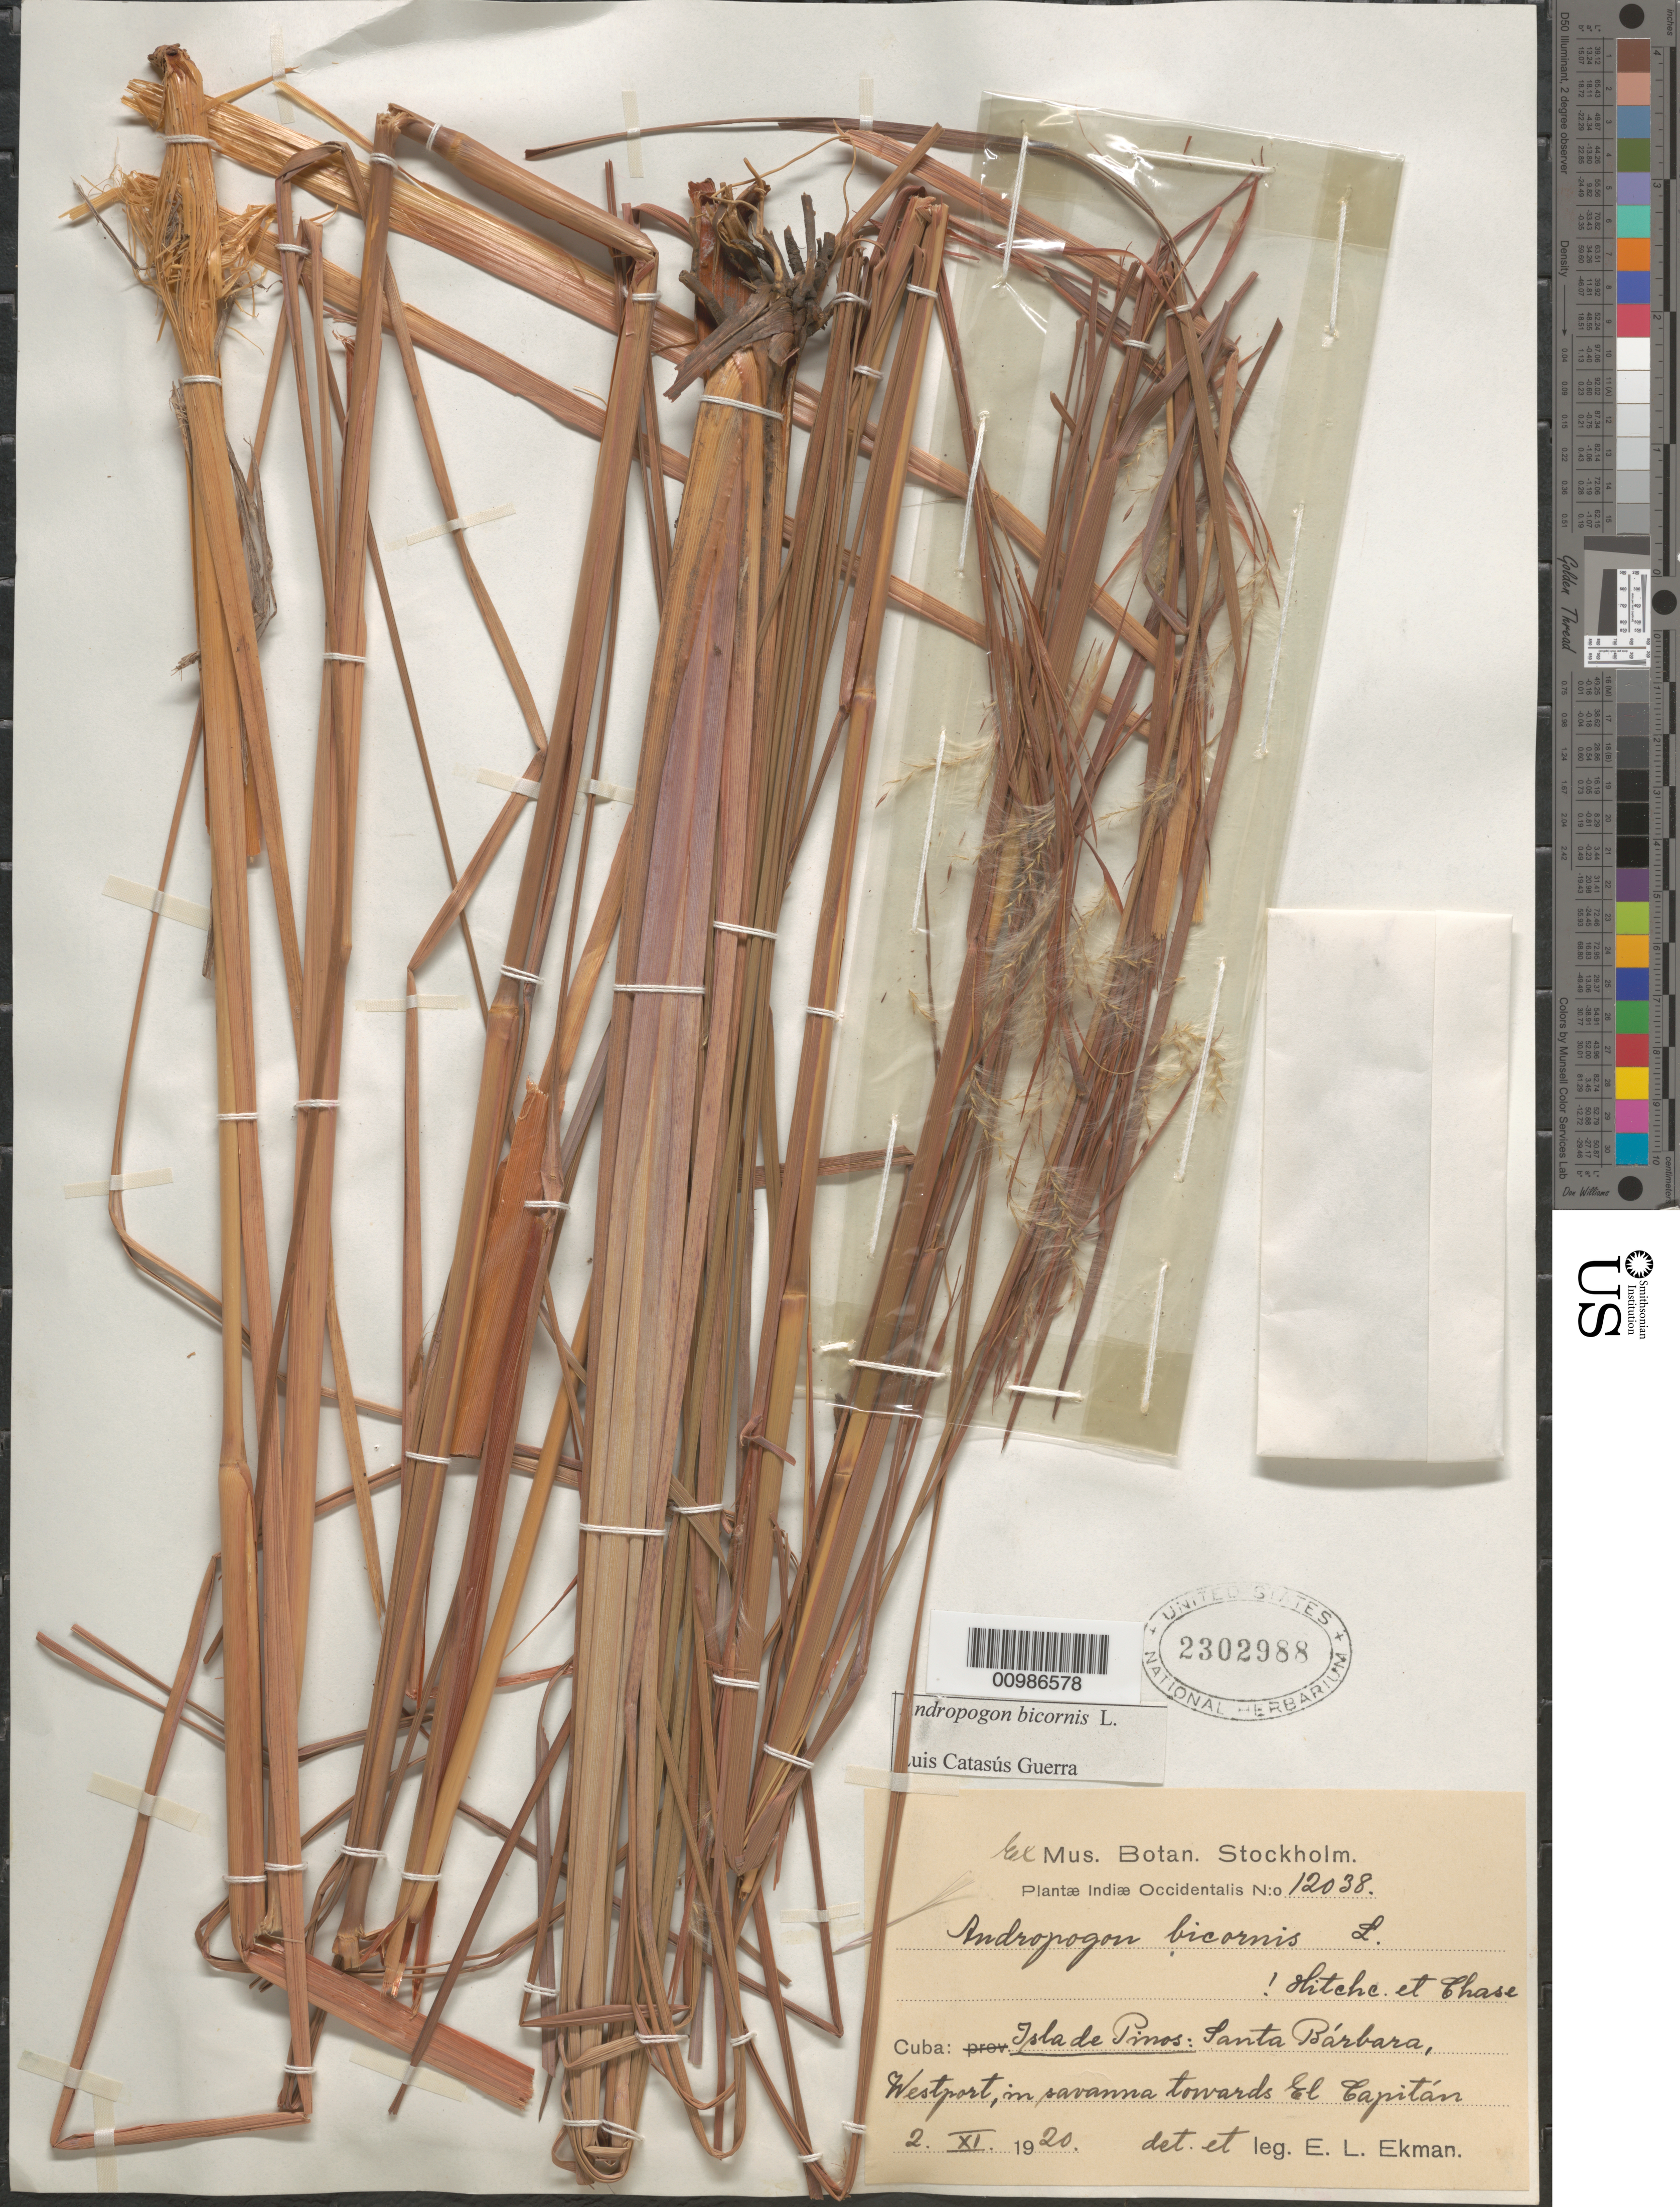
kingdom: Plantae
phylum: Tracheophyta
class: Liliopsida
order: Poales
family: Poaceae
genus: Andropogon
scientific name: Andropogon bicornis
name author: L.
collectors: E. L. Ekman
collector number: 12038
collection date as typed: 02 Nov 1920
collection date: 1920-11-02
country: Cuba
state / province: Isla de la Juventud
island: Isla de la Juventud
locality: [Isle of Pines], Santa Barbara, Westport towards El Capitan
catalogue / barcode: US 2302988